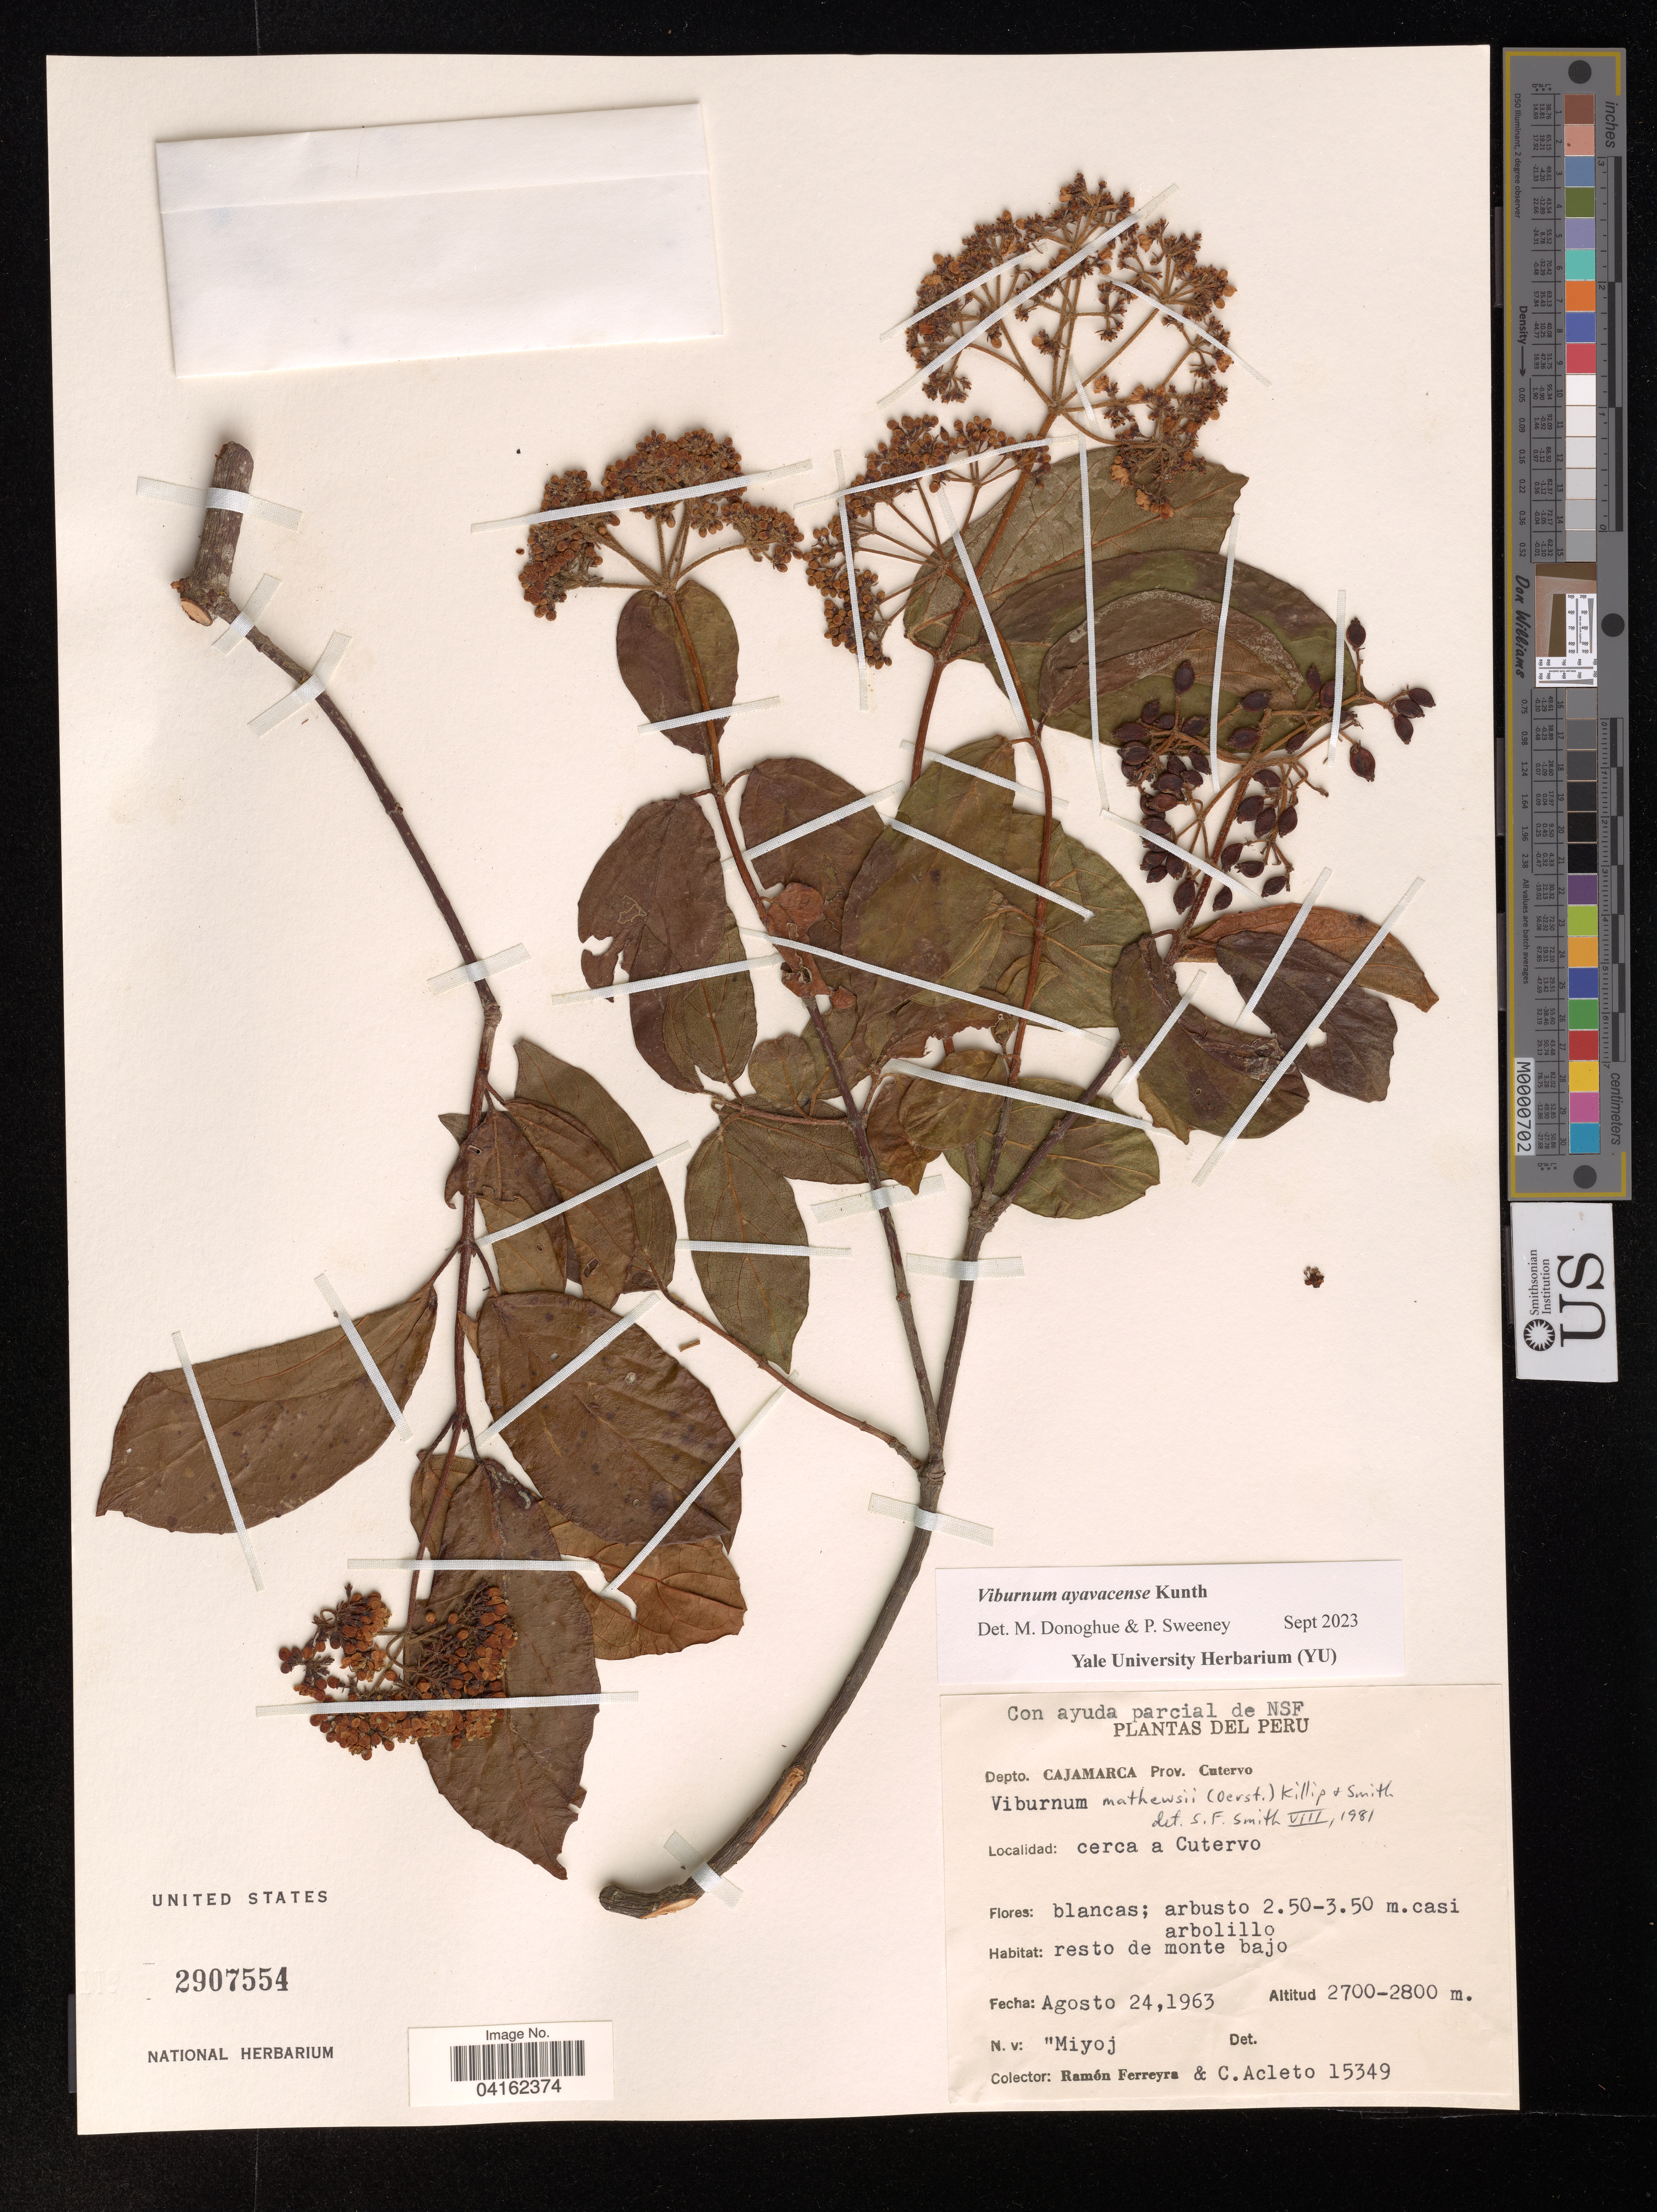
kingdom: Plantae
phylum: Tracheophyta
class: Magnoliopsida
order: Dipsacales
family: Viburnaceae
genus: Viburnum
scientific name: Viburnum ayavacense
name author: Kunth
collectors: R. A. Ferreyra & C. Acleto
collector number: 15349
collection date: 1963-08-24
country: Peru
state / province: Cajamarca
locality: Prov. Cutervo. Cerca a Cutervo.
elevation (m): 2700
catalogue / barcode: US 2907554